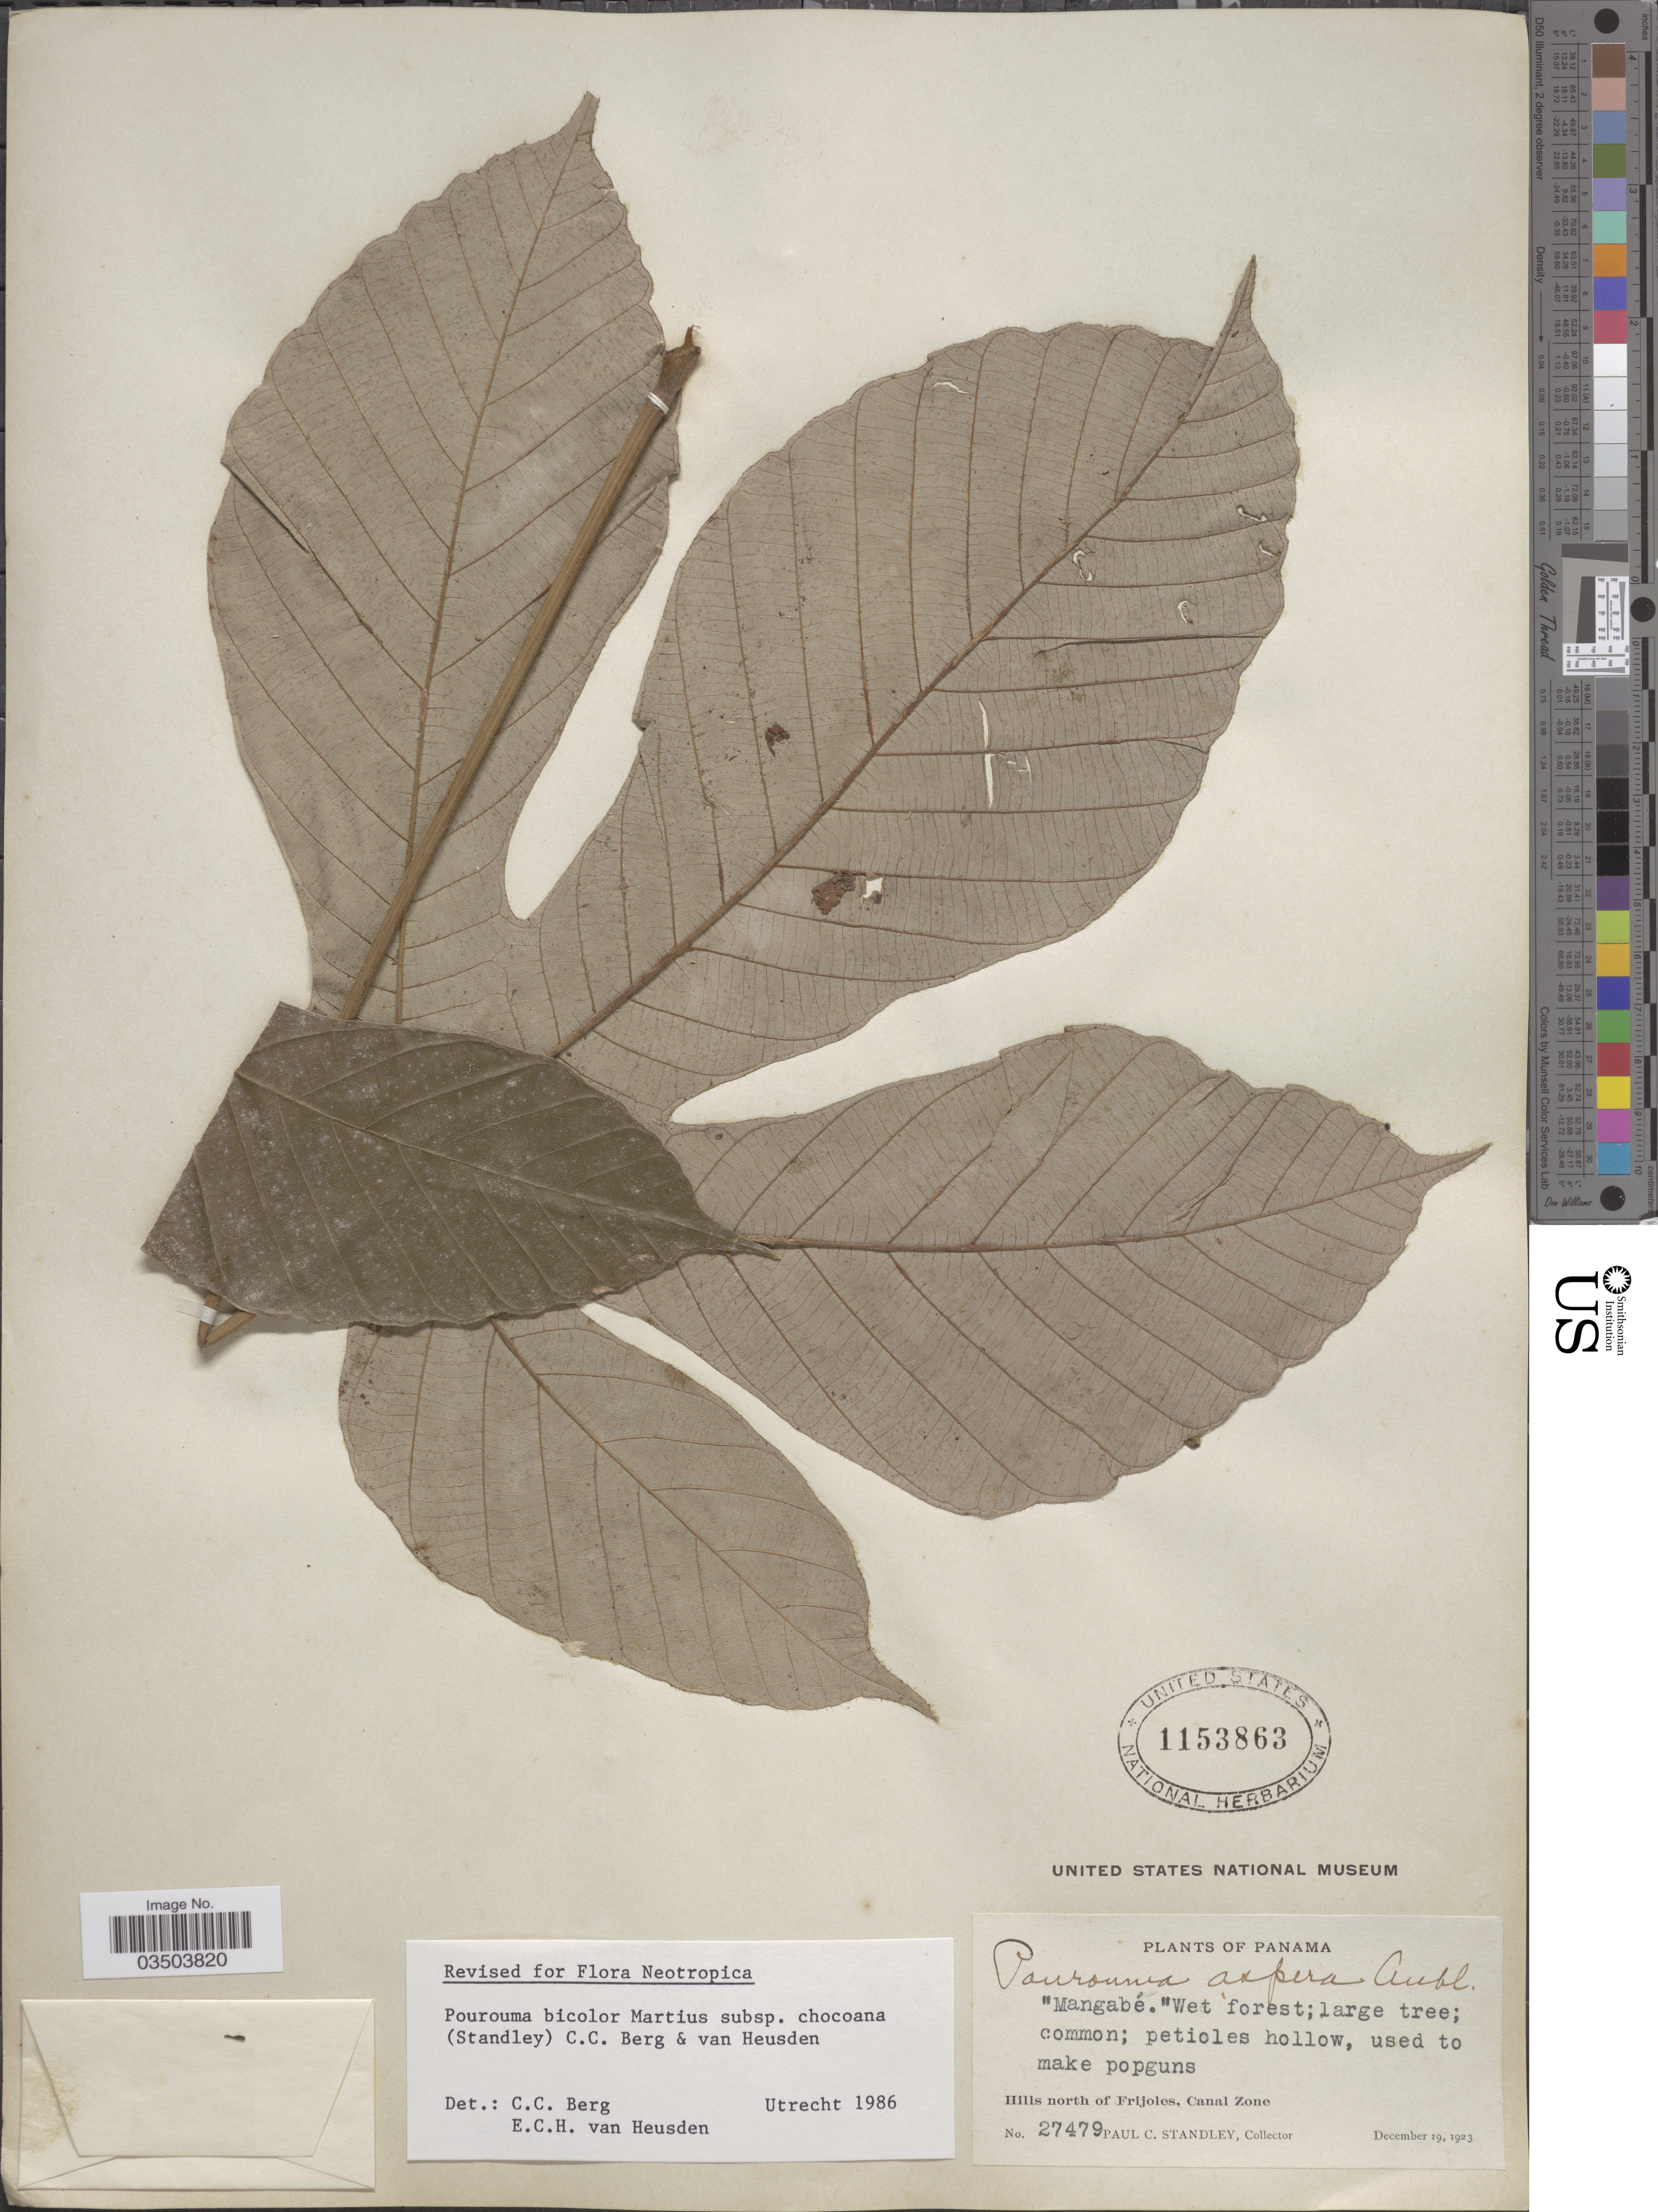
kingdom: Plantae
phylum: Tracheophyta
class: Magnoliopsida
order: Rosales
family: Urticaceae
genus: Pourouma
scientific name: Pourouma bicolor subsp. chocoana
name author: (Standl.) C.C. Berg & Heusden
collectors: P. C. Standley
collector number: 27479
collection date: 1923-12-19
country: Panama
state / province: Colón / Panamá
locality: Hills north of Frijoles, Canal Zone.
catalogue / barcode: US 1153863